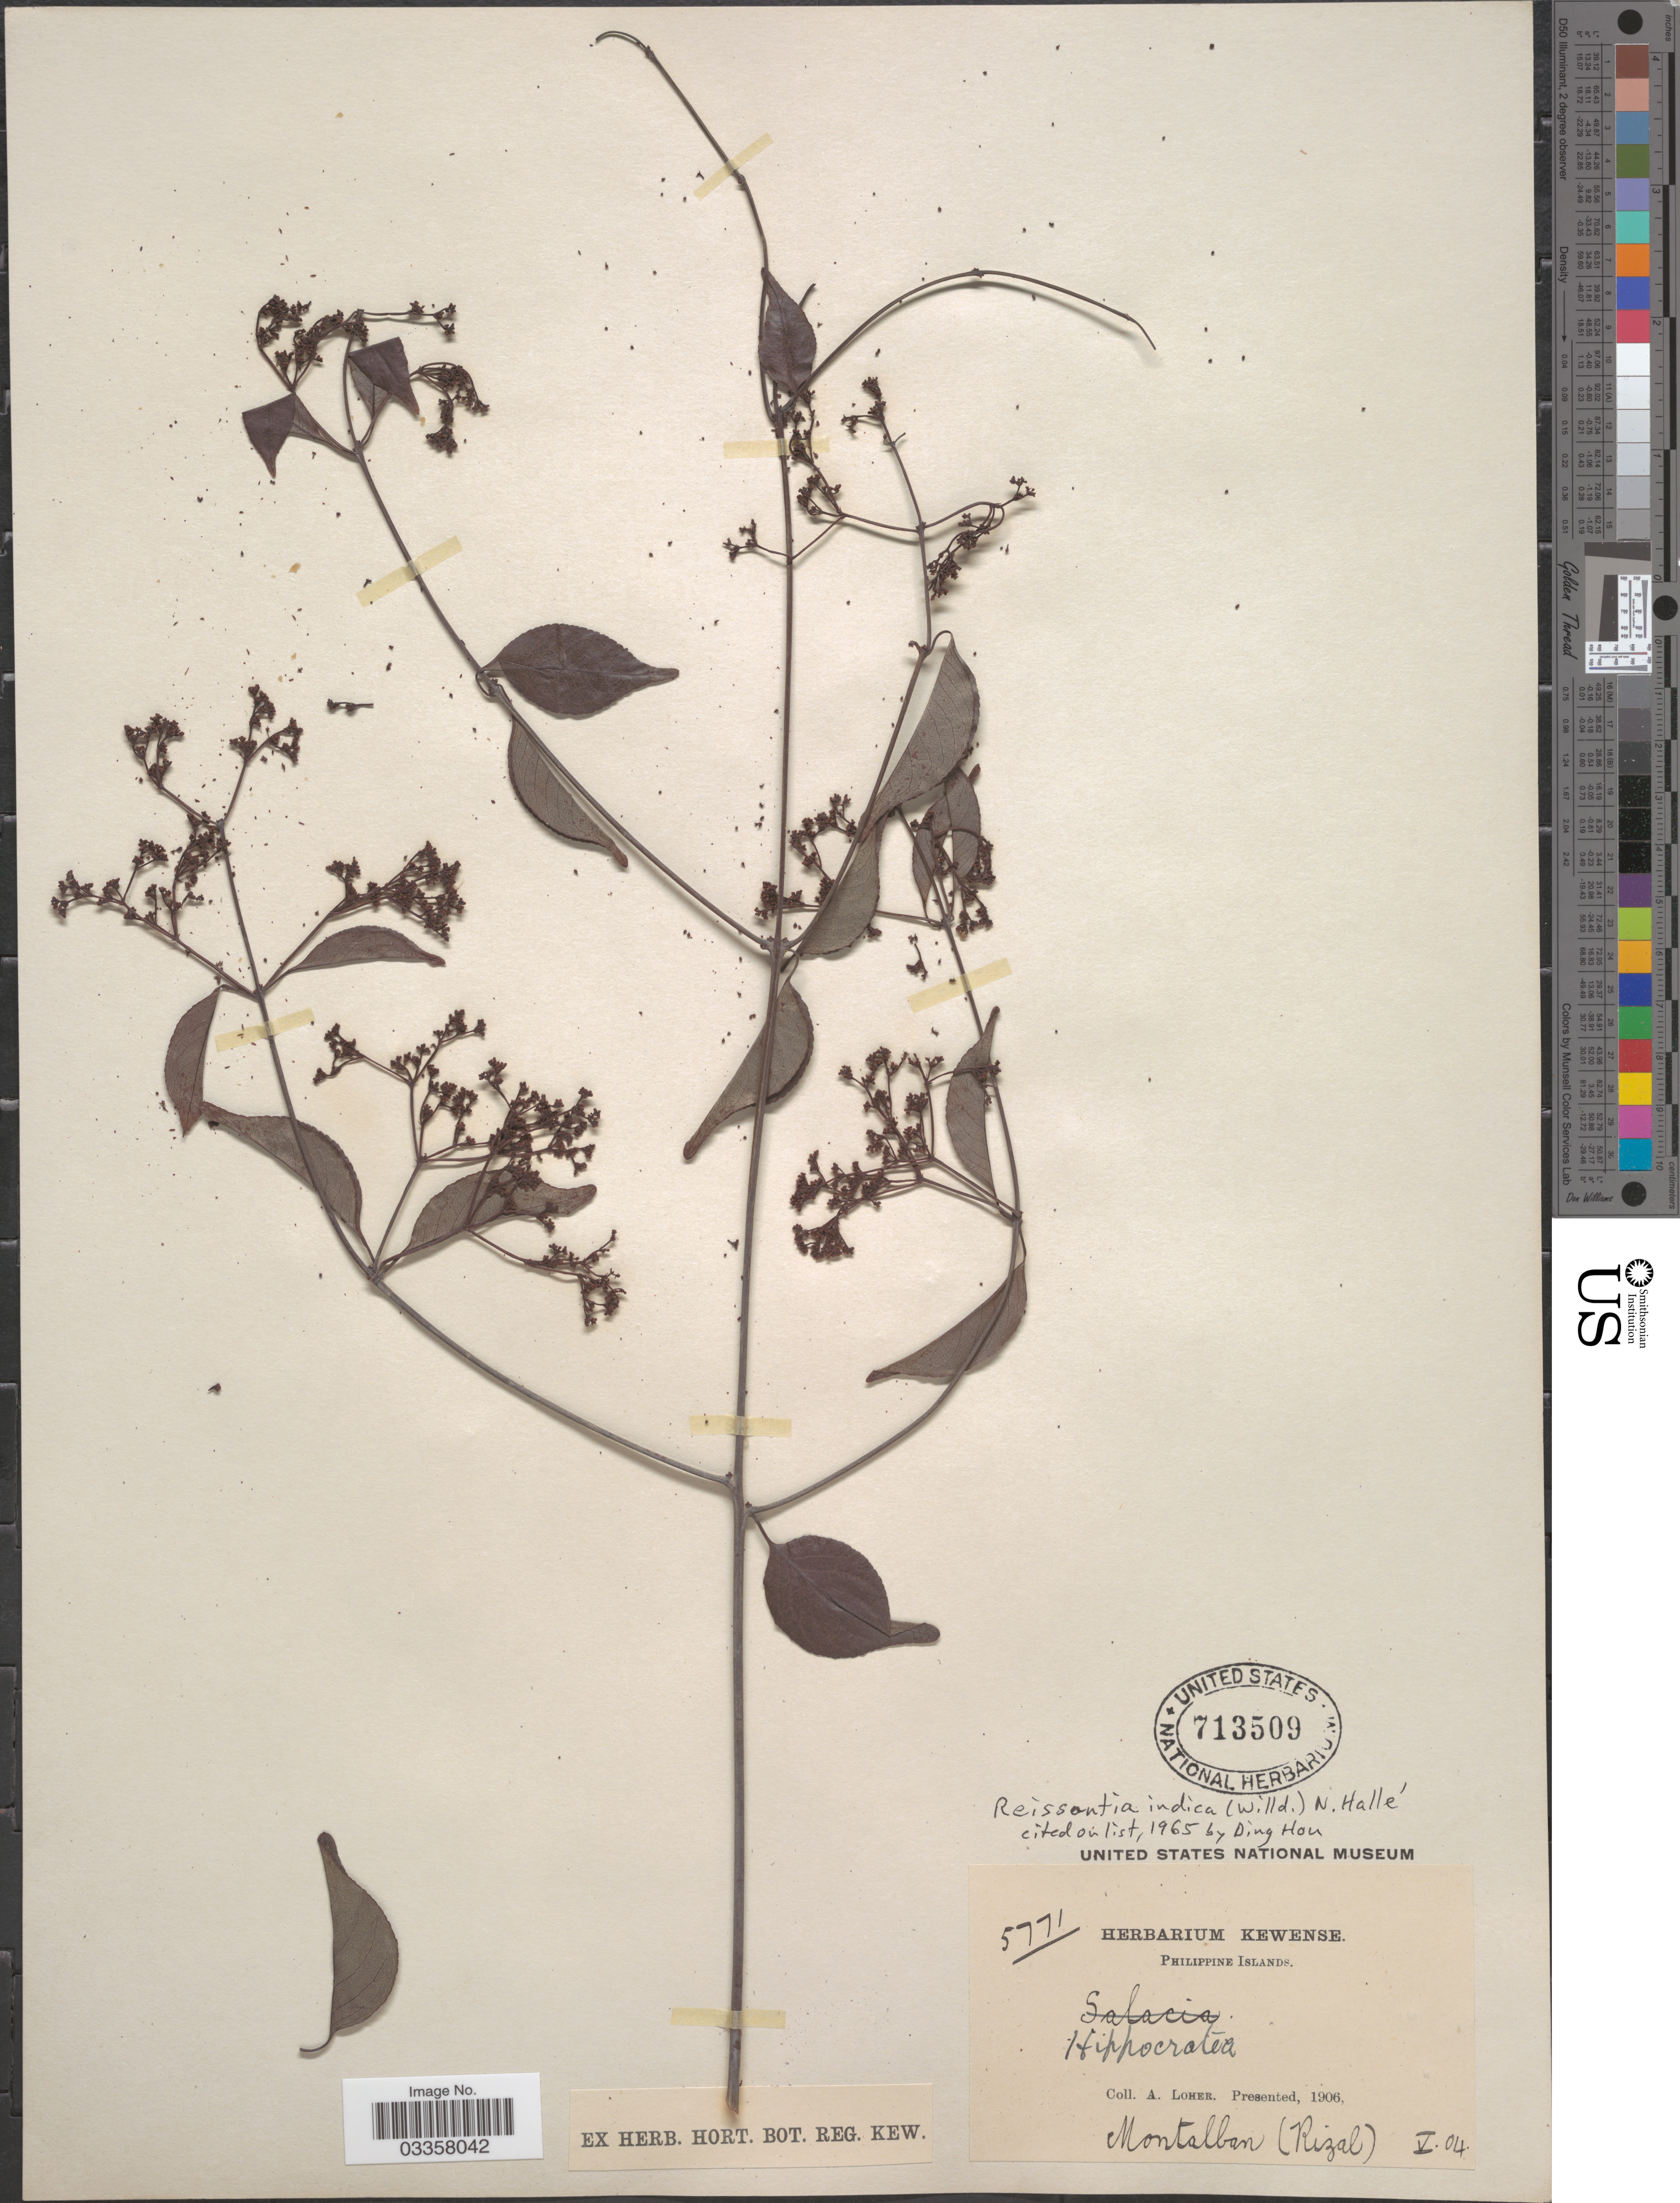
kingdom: Plantae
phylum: Tracheophyta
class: Magnoliopsida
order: Celastrales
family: Celastraceae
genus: Reissantia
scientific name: Reissantia indica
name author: (Willd.) N. Hallé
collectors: A. Loher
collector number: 5771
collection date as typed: Transcribed d/m/y: /5/4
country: Philippines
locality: Montalban (Rizal).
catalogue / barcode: US 713509